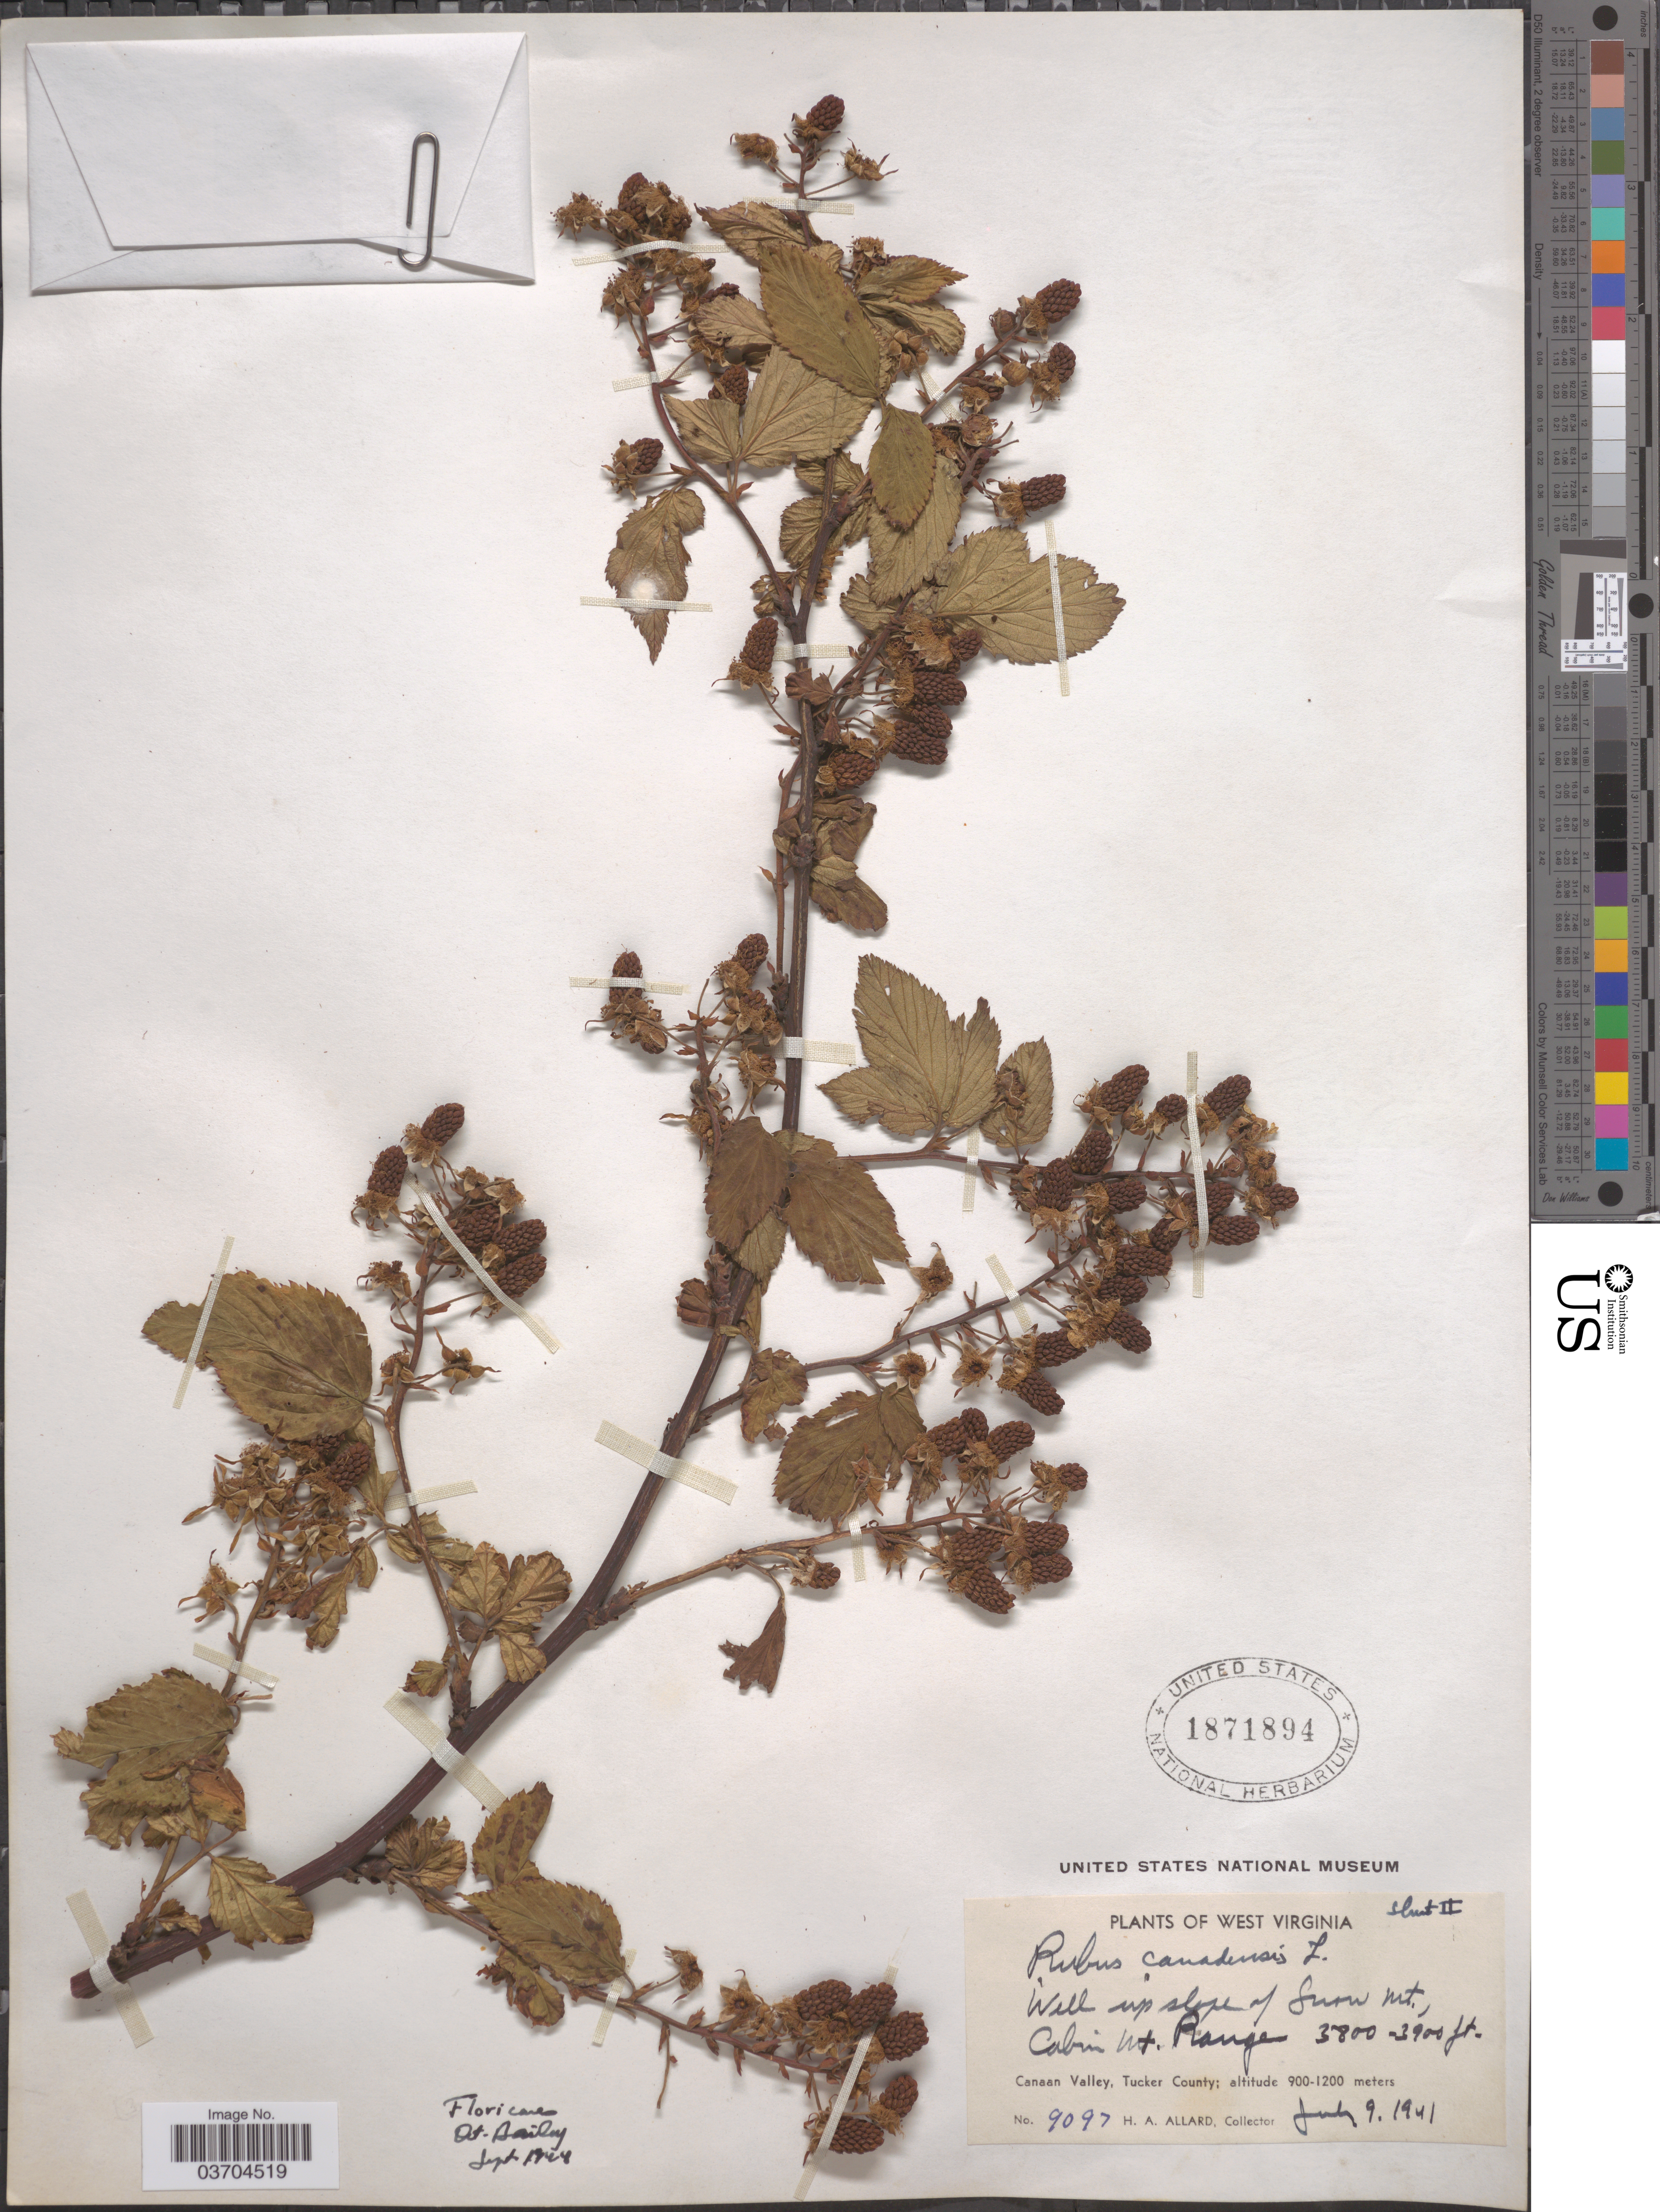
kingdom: Plantae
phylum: Tracheophyta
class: Magnoliopsida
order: Rosales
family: Rosaceae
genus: Rubus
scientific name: Rubus canadensis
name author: L.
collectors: H. A. Allard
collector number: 9097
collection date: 1941-07-09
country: United States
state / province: West Virginia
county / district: Tucker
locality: Well up west slope of Snow Mt., Cabin Mt. Range. Canaan Valley, Tucker County.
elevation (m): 1158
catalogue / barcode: US 1871894